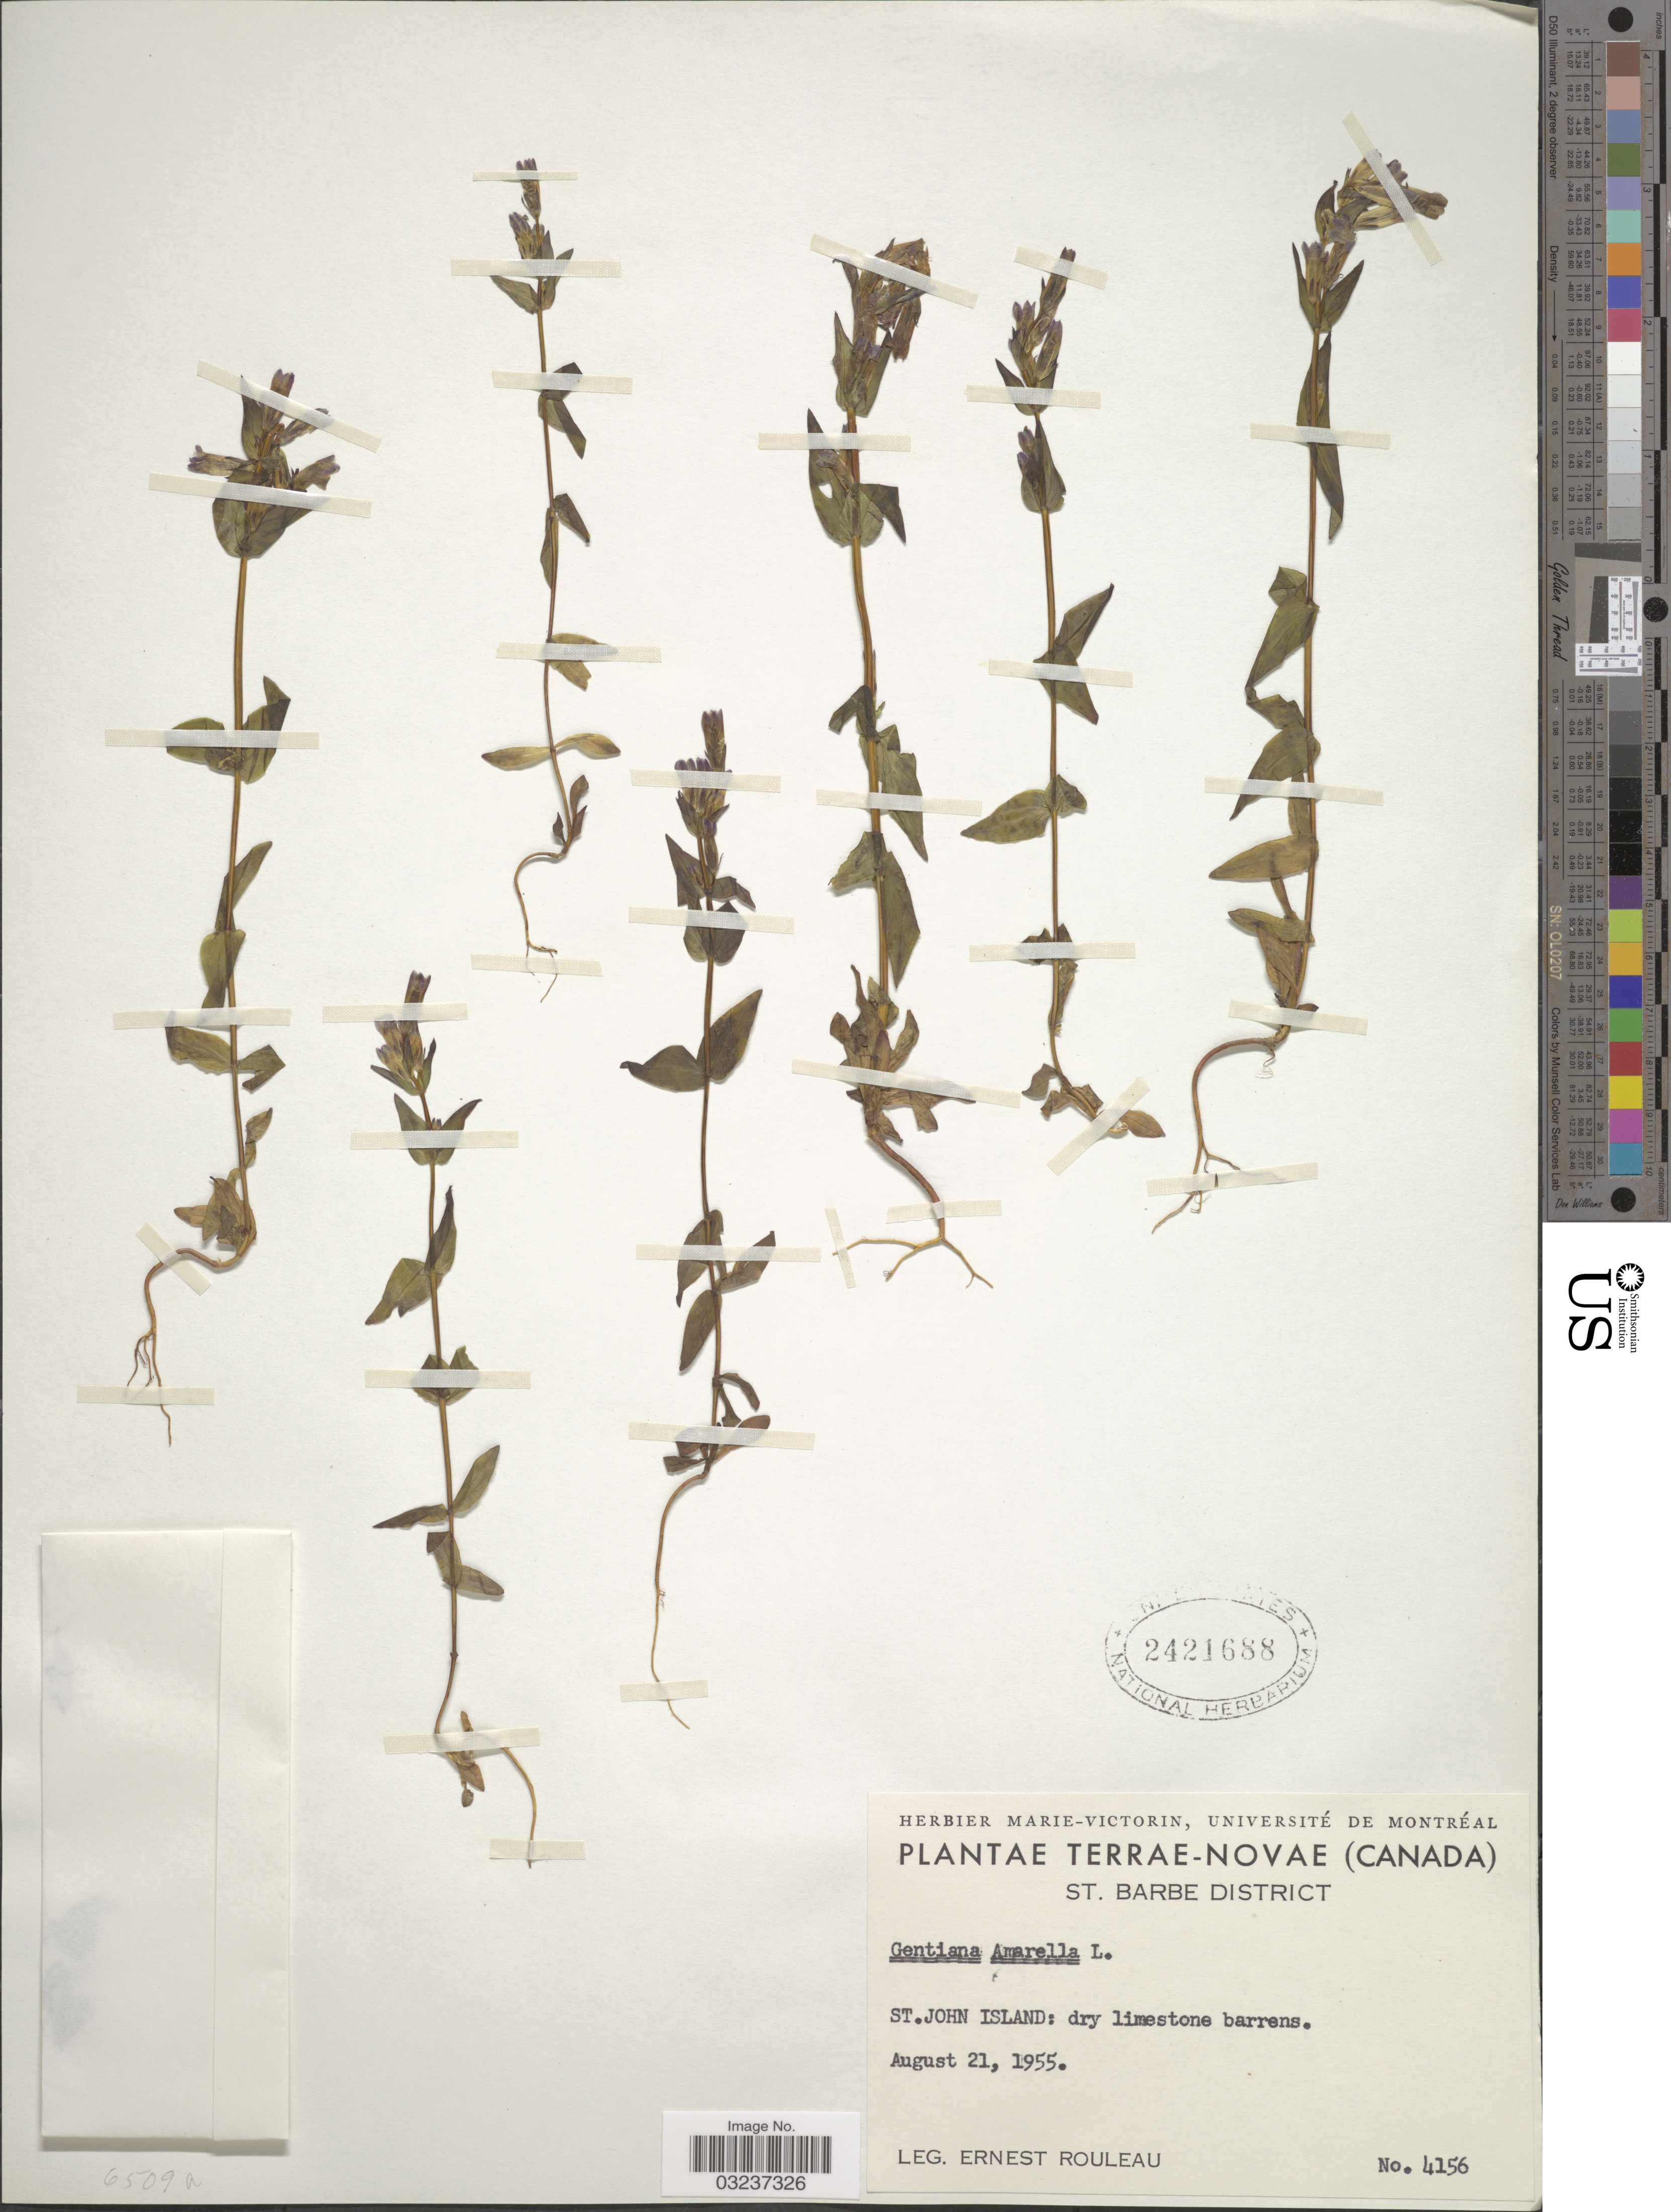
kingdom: Plantae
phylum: Tracheophyta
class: Magnoliopsida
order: Gentianales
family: Gentianaceae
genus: Gentianella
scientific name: Gentianella amarella subsp. acuta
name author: (Michx.) J.M. Gillett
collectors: E. Rouleau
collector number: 4156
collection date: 1955-08-21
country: Canada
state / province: Newfoundland and Labrador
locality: Terrae-Novae. St. Barbe District. St. John Island.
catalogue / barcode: US 2421688